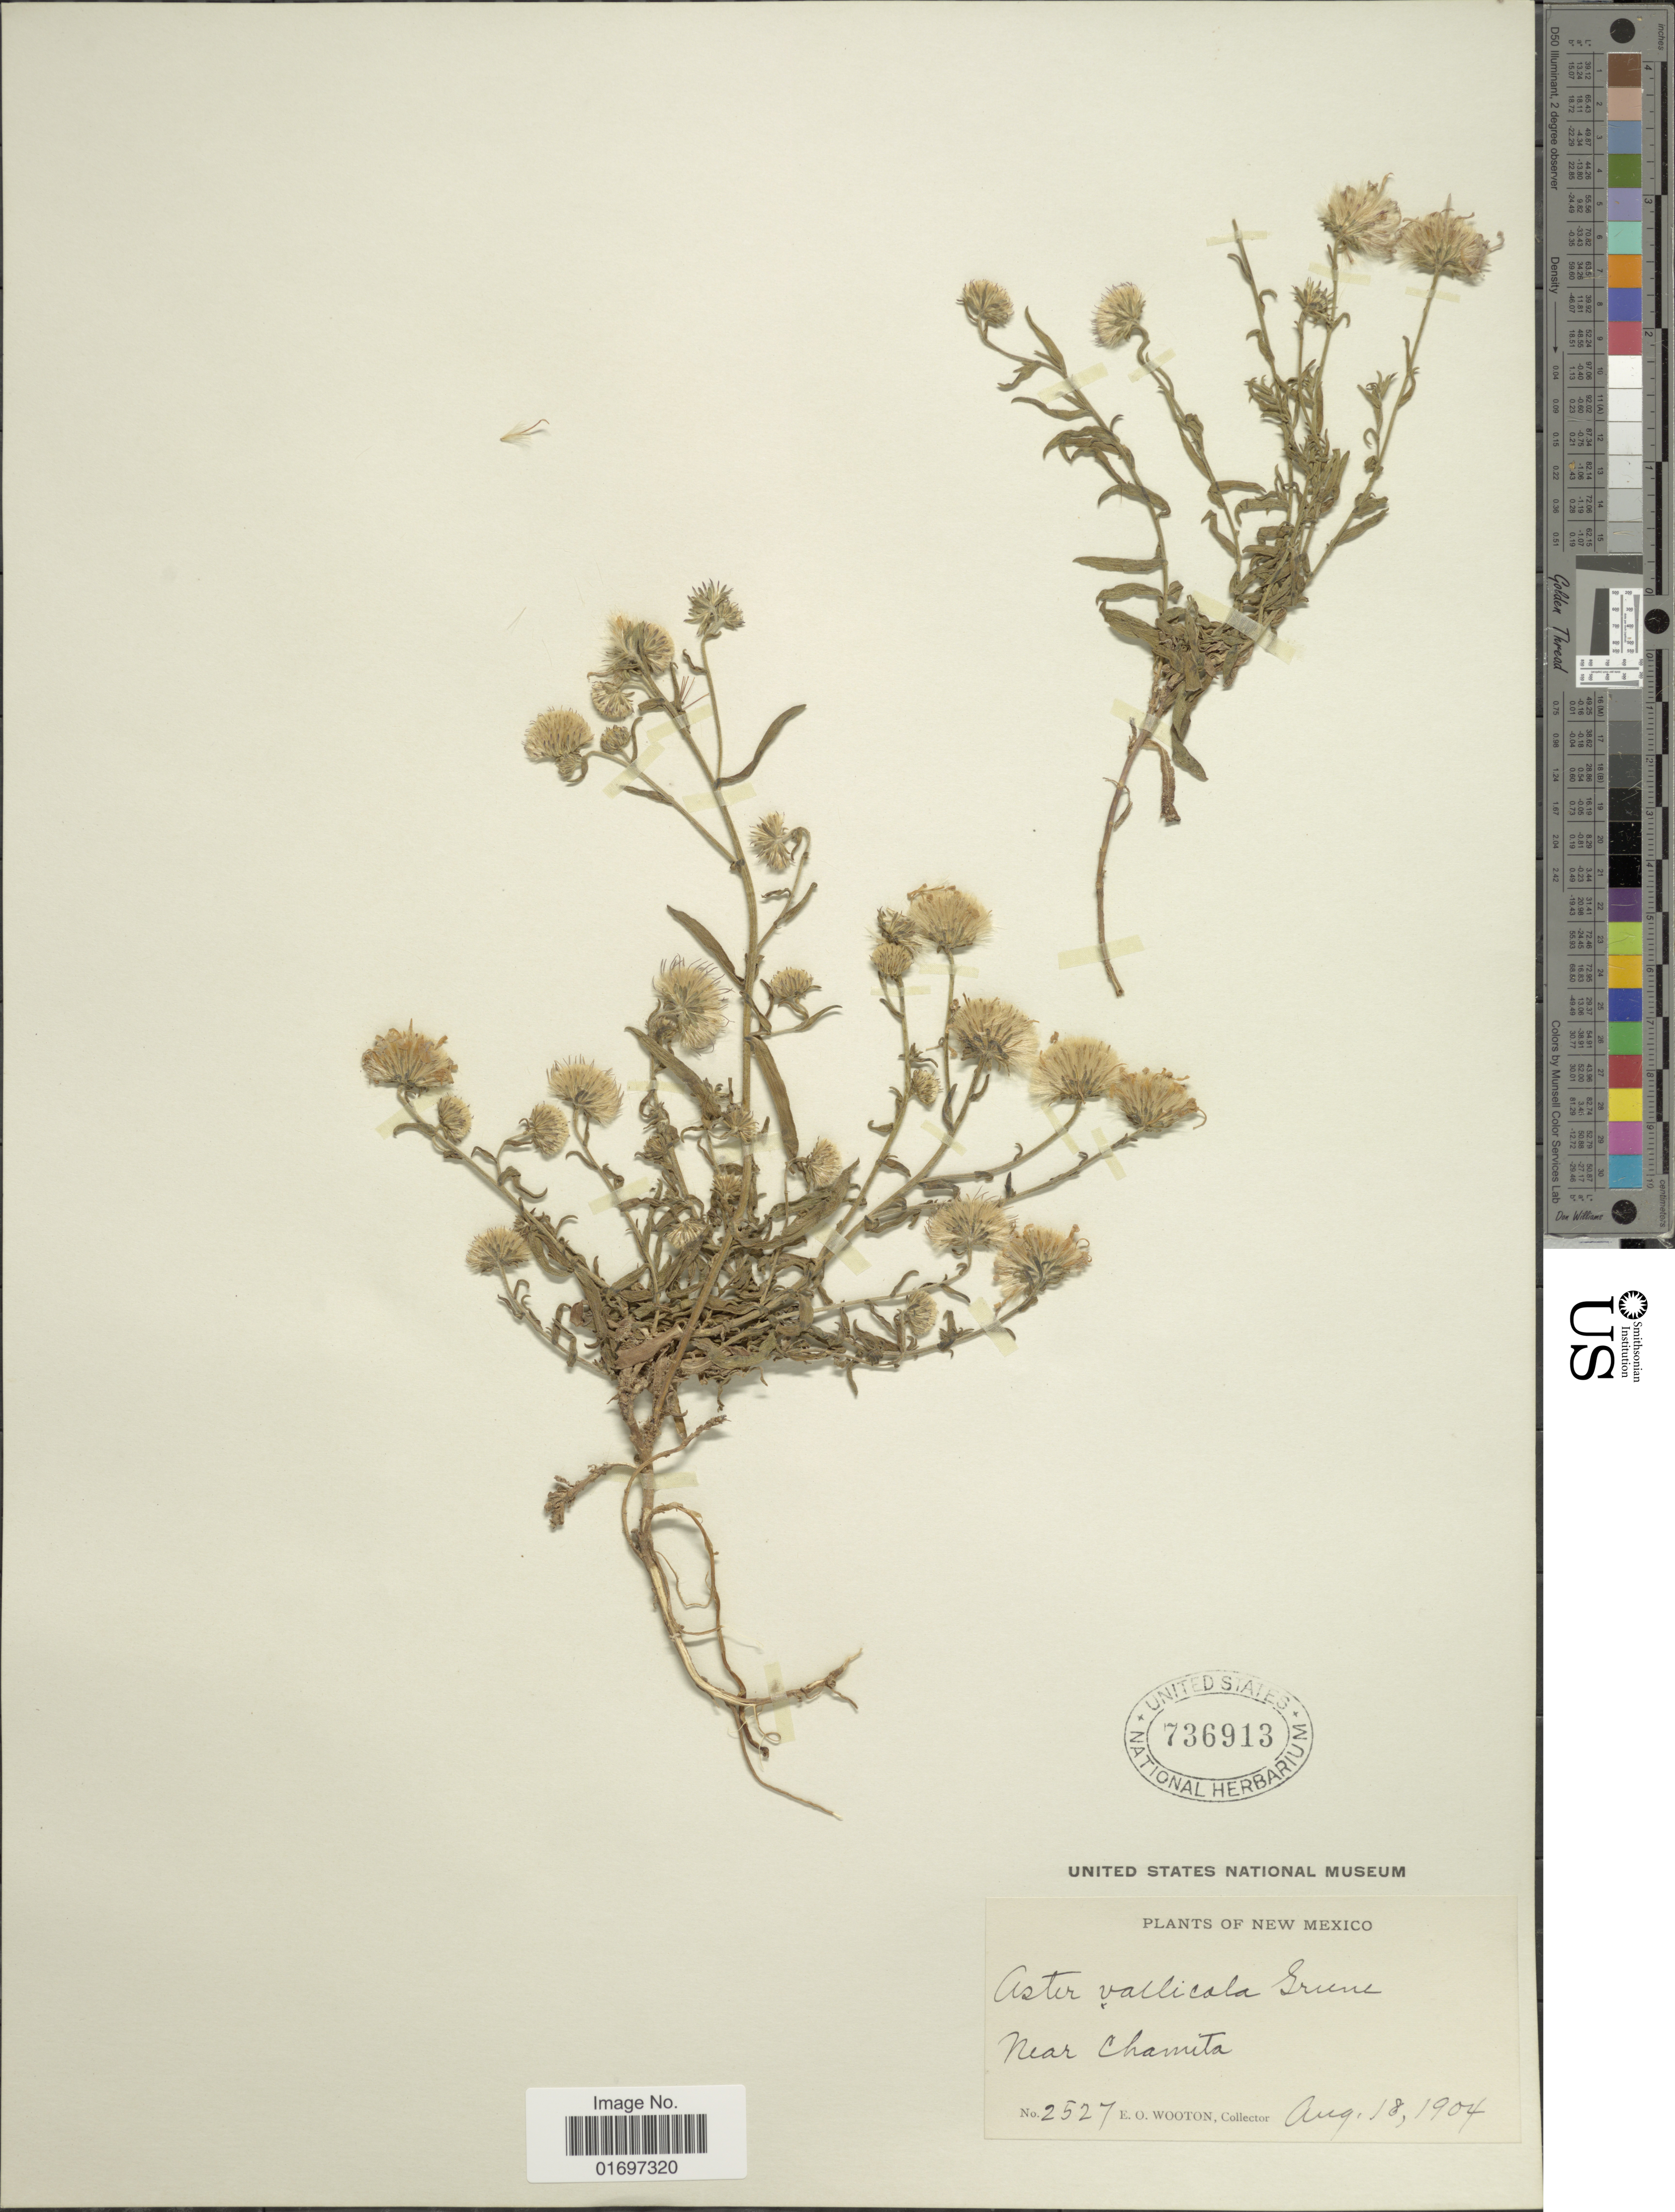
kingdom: Plantae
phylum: Tracheophyta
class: Magnoliopsida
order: Asterales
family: Asteraceae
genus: Symphyotrichum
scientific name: Symphyotrichum ascendens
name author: (Lindl.) G.L. Nesom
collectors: E. O. Wooton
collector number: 2527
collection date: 1904-08-18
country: United States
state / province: New Mexico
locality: New Mexico. Near Chamita.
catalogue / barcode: US 736913